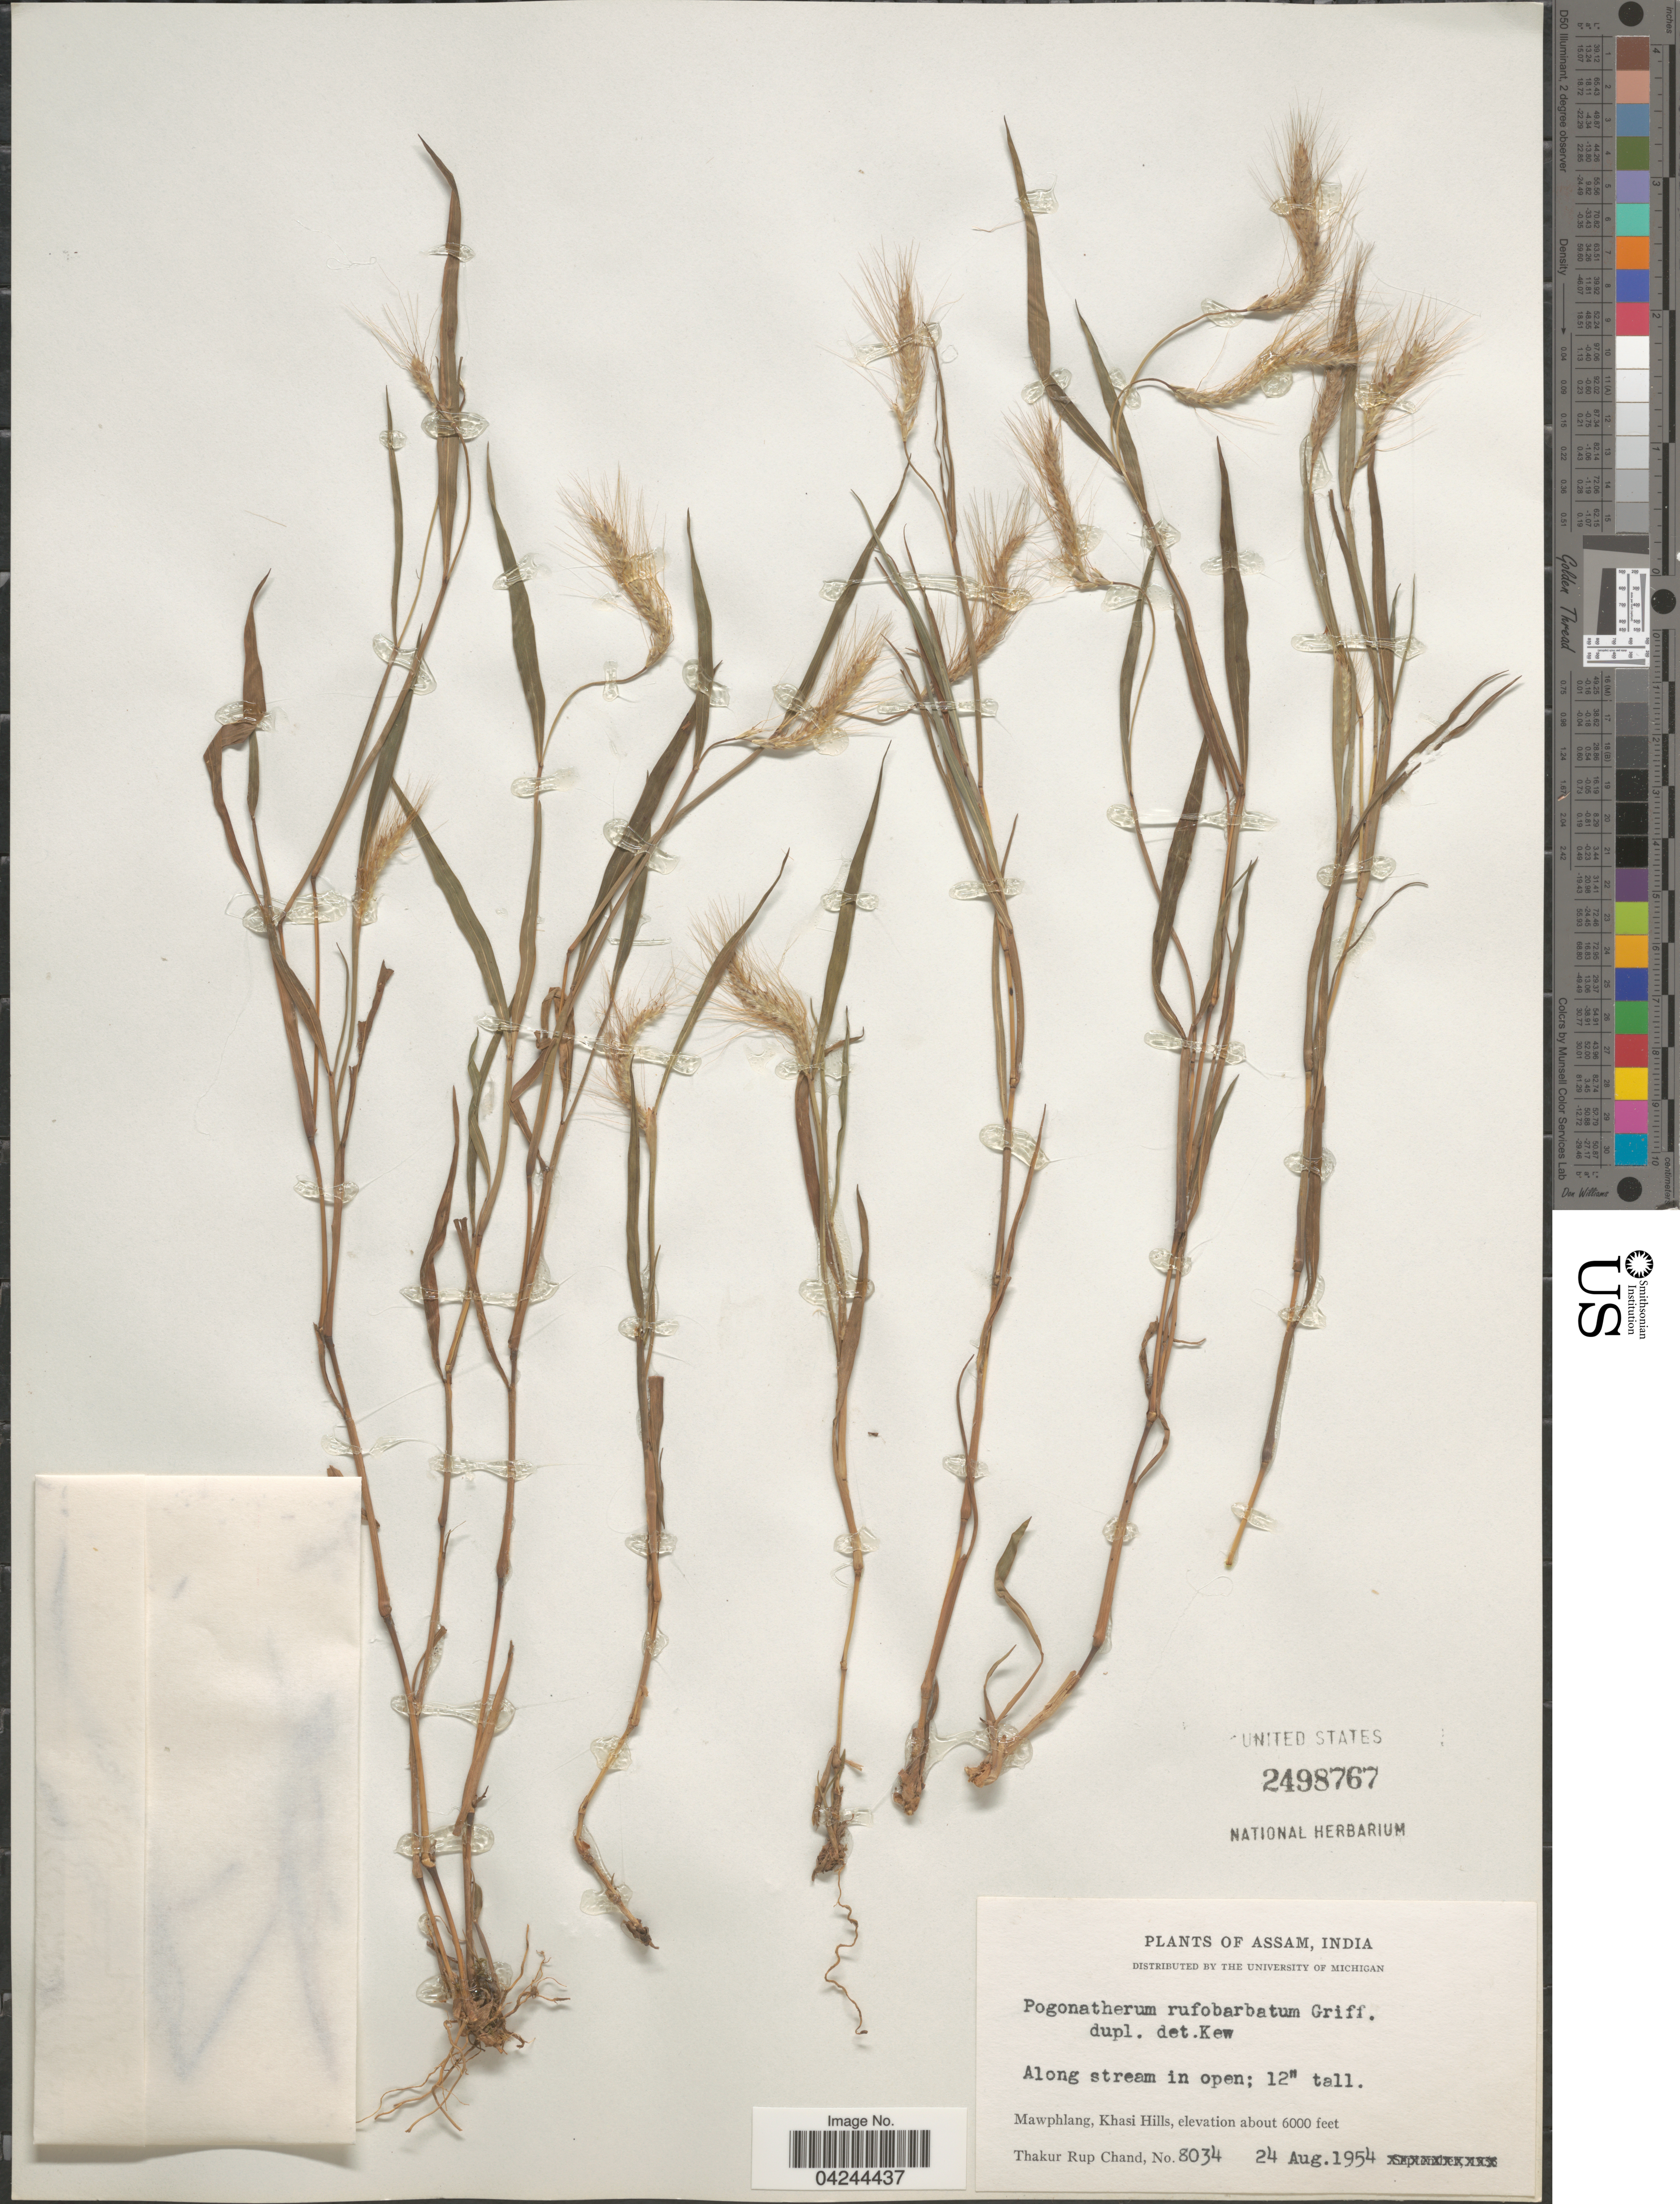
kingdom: Plantae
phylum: Tracheophyta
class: Liliopsida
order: Poales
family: Poaceae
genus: Pogonatherum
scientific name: Pogonatherum paniceum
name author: (Lam.) Hack.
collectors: T. R. Chand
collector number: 8034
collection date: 1954-08-24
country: India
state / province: Meghalaya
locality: Along stream in open. Mawphlang, Khasi Hills.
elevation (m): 1829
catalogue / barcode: US 2498767